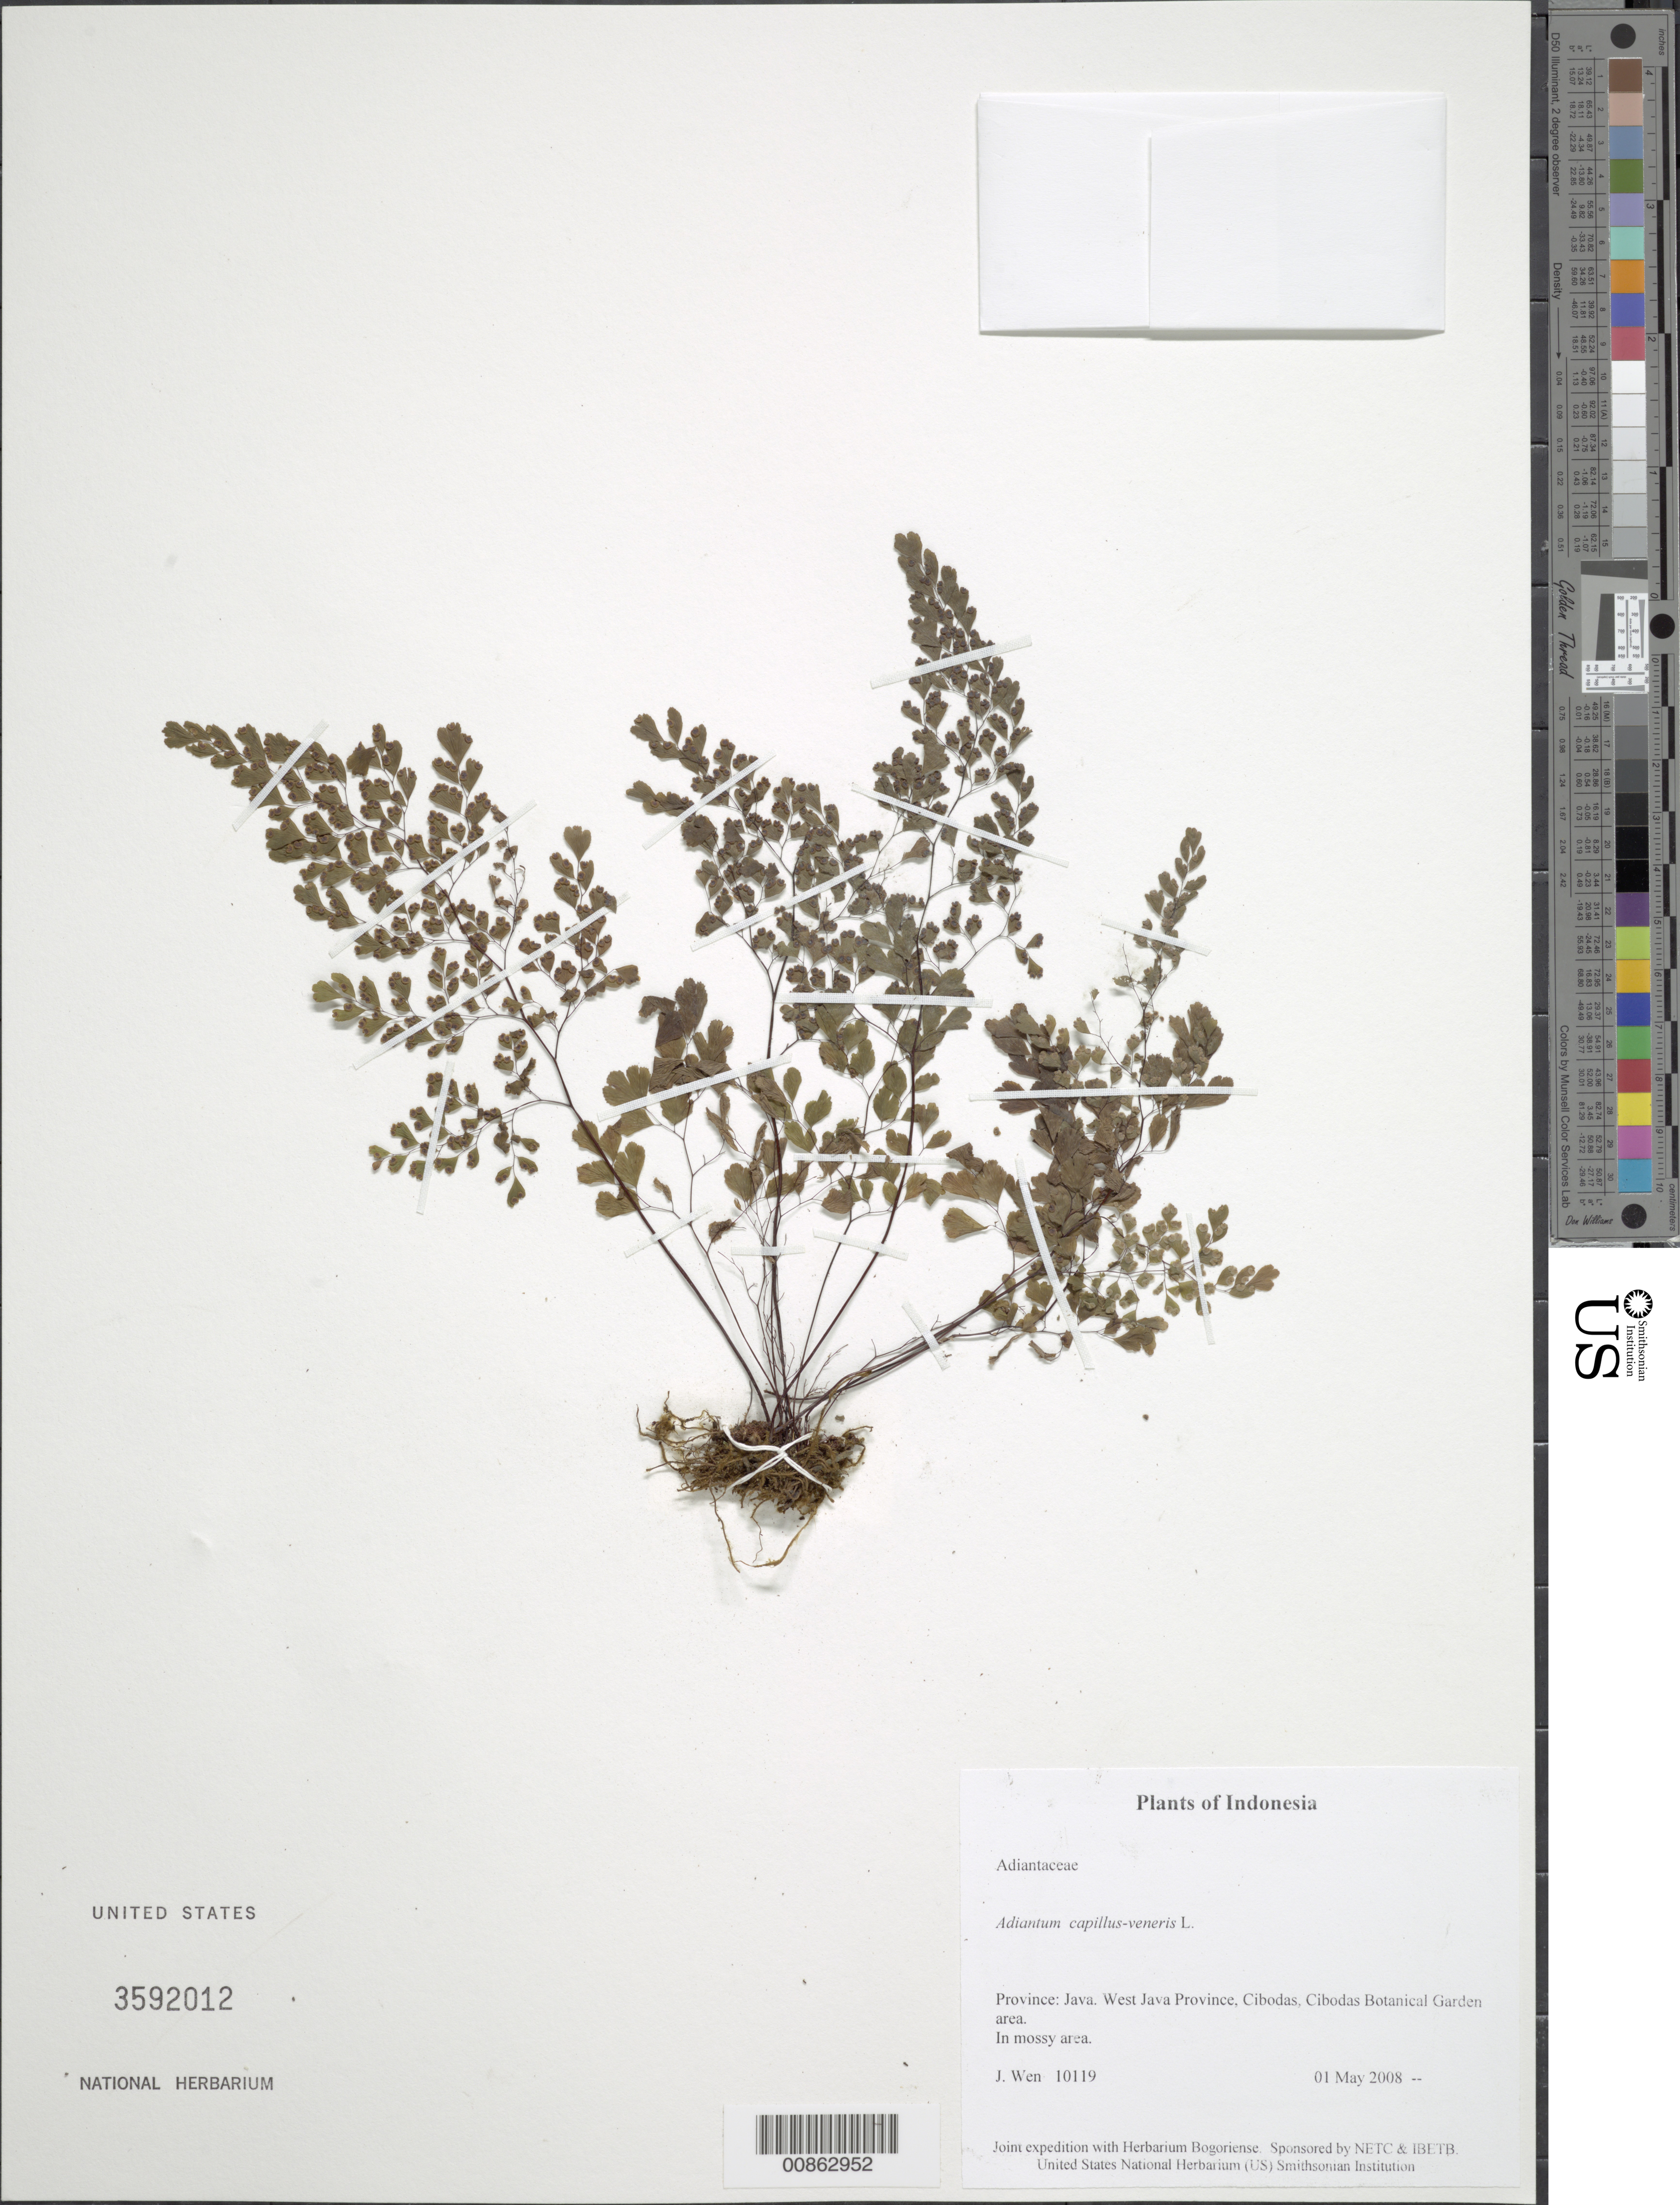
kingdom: Plantae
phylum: Tracheophyta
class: Polypodiopsida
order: Polypodiales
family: Pteridaceae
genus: Adiantum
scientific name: Adiantum capillus-veneris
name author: L.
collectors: J. Wen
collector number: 10119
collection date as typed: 01 May 2008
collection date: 2008-05-01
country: Indonesia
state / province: Java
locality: West Java Province, Cibodas, Cibodas Botanical Garden area.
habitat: In mossy area.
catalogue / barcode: US 3592012